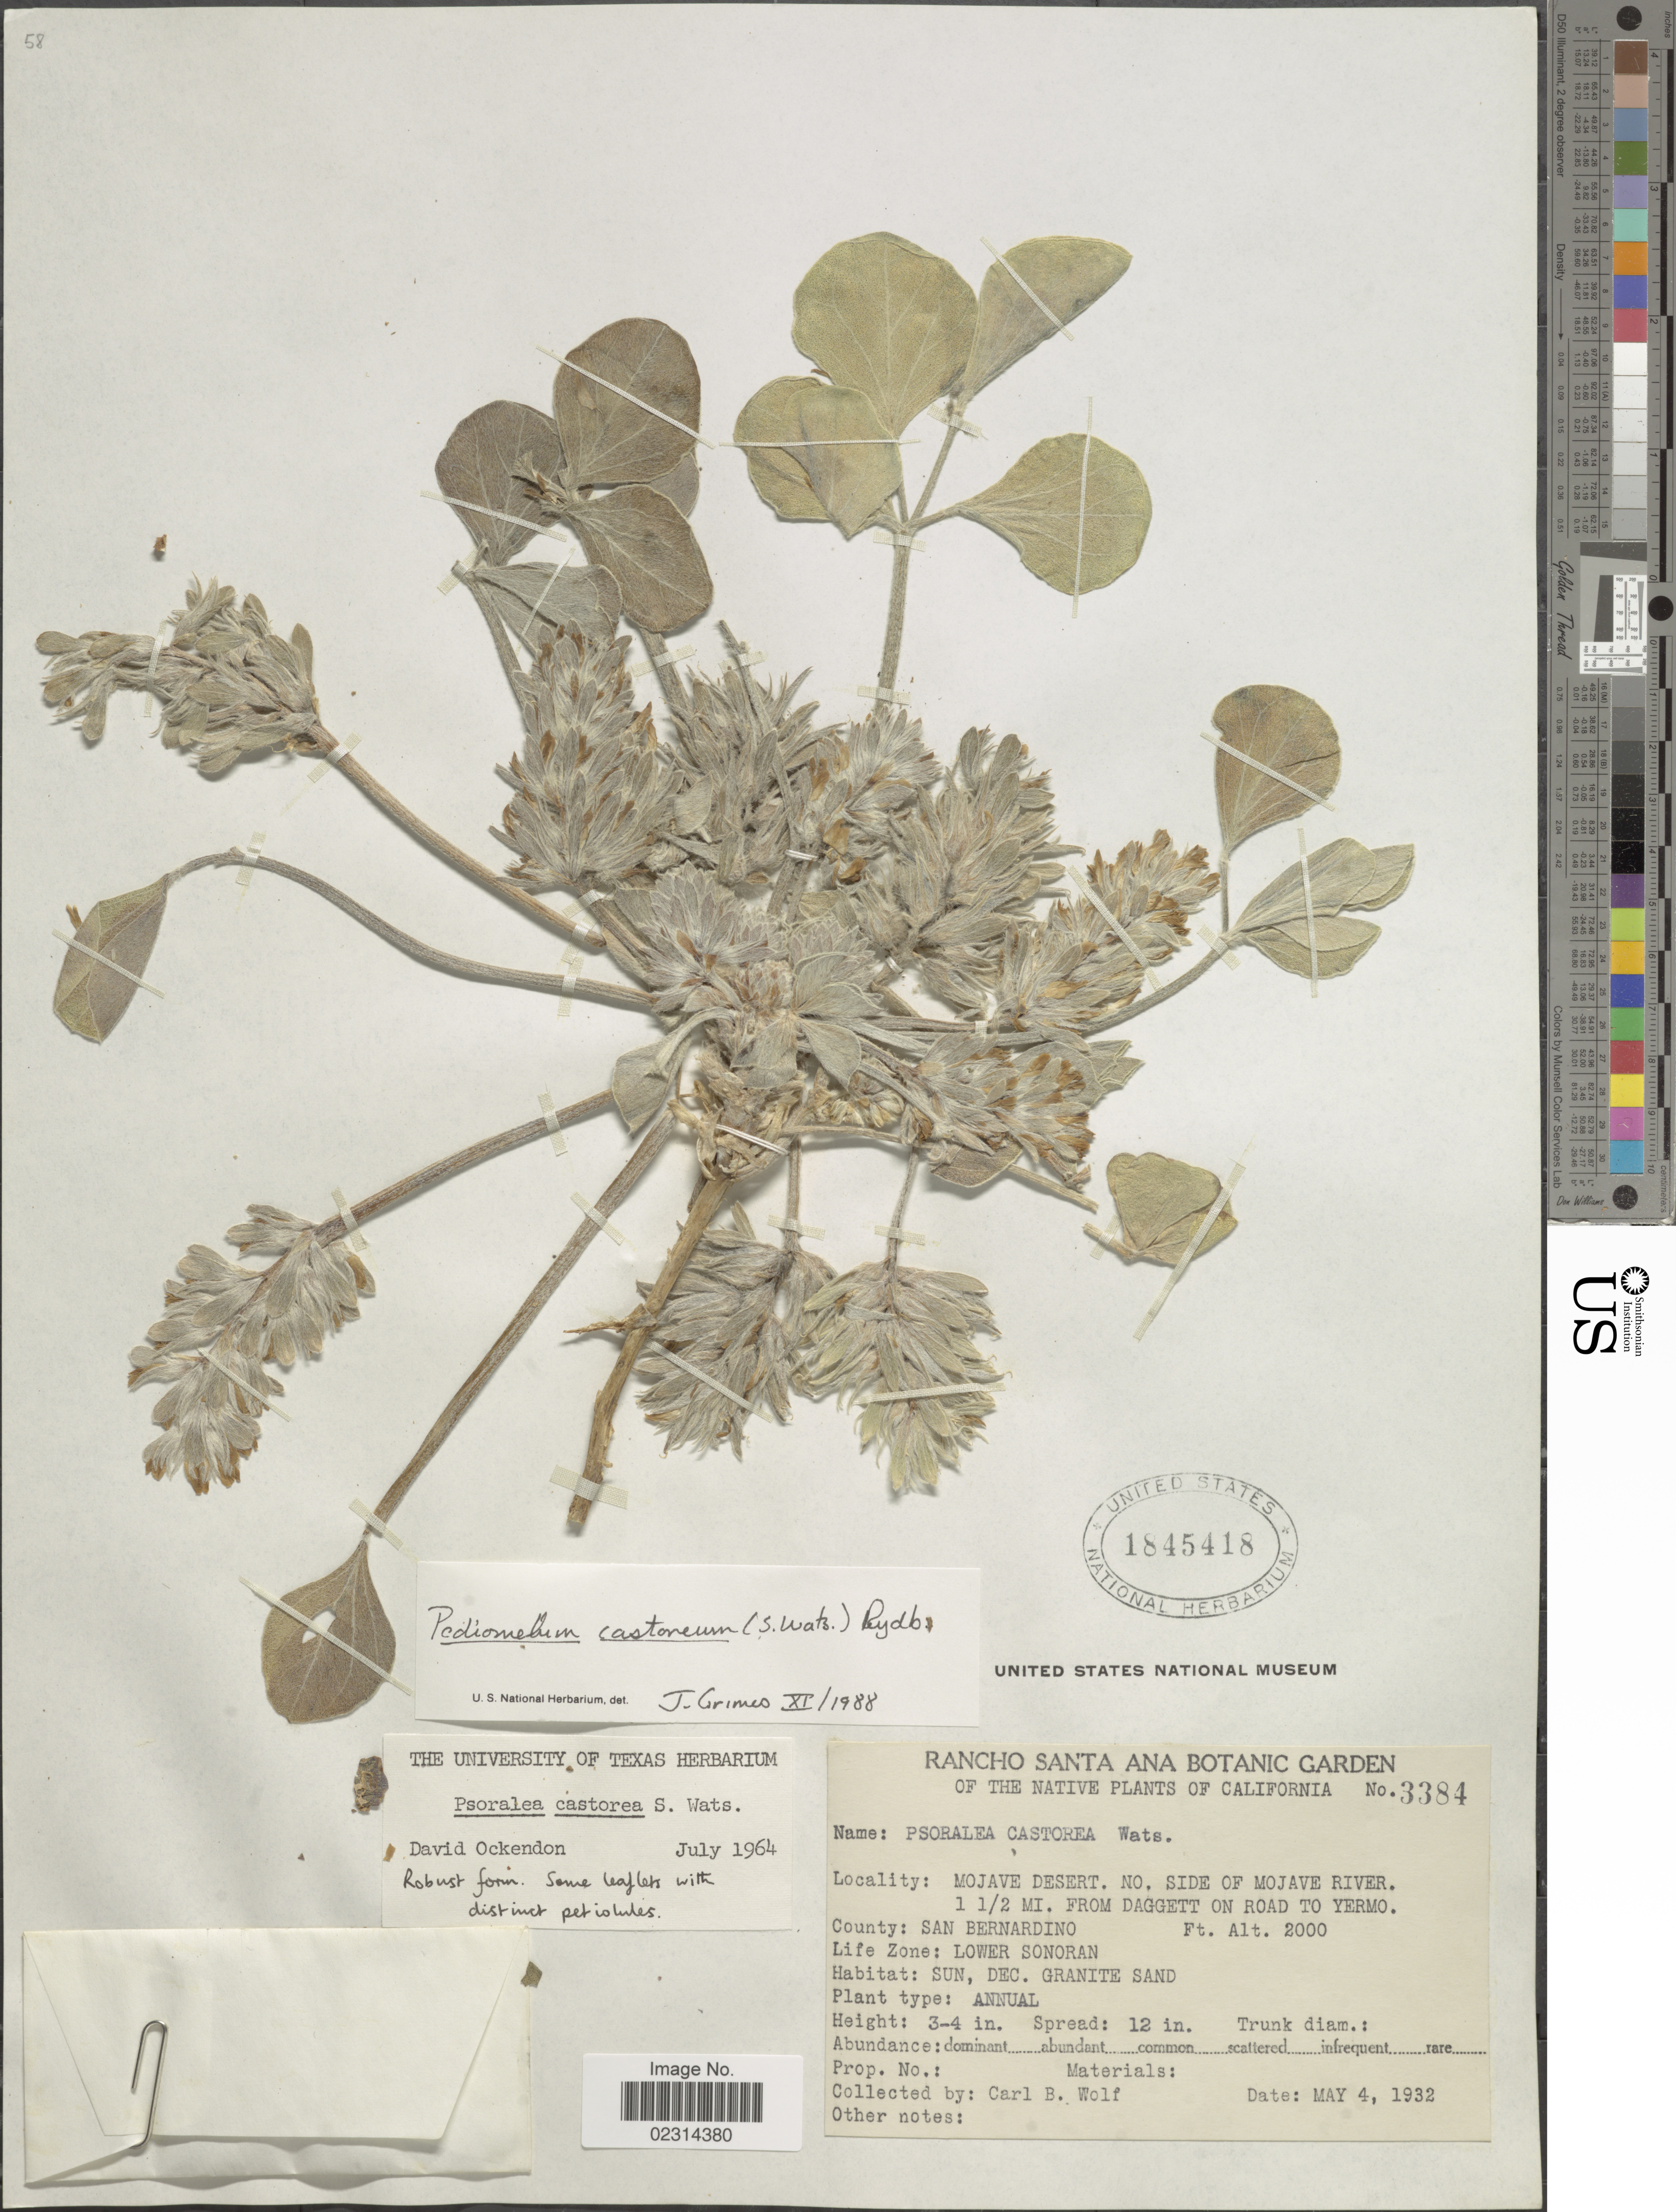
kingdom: Plantae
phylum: Tracheophyta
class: Magnoliopsida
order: Fabales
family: Fabaceae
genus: Pediomelum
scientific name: Pediomelum castoreum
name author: (S. Watson) Rydb.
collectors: C. B. Wolf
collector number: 3384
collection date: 1932-05-04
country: United States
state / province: California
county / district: San Bernardino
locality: Mojave Desert. No. side of Mojave River. 1 1/2 mi. from Daggett on road to Yermo. County: San Bernardino. Life Zone: Lower Sonoran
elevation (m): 610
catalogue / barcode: US 1845418